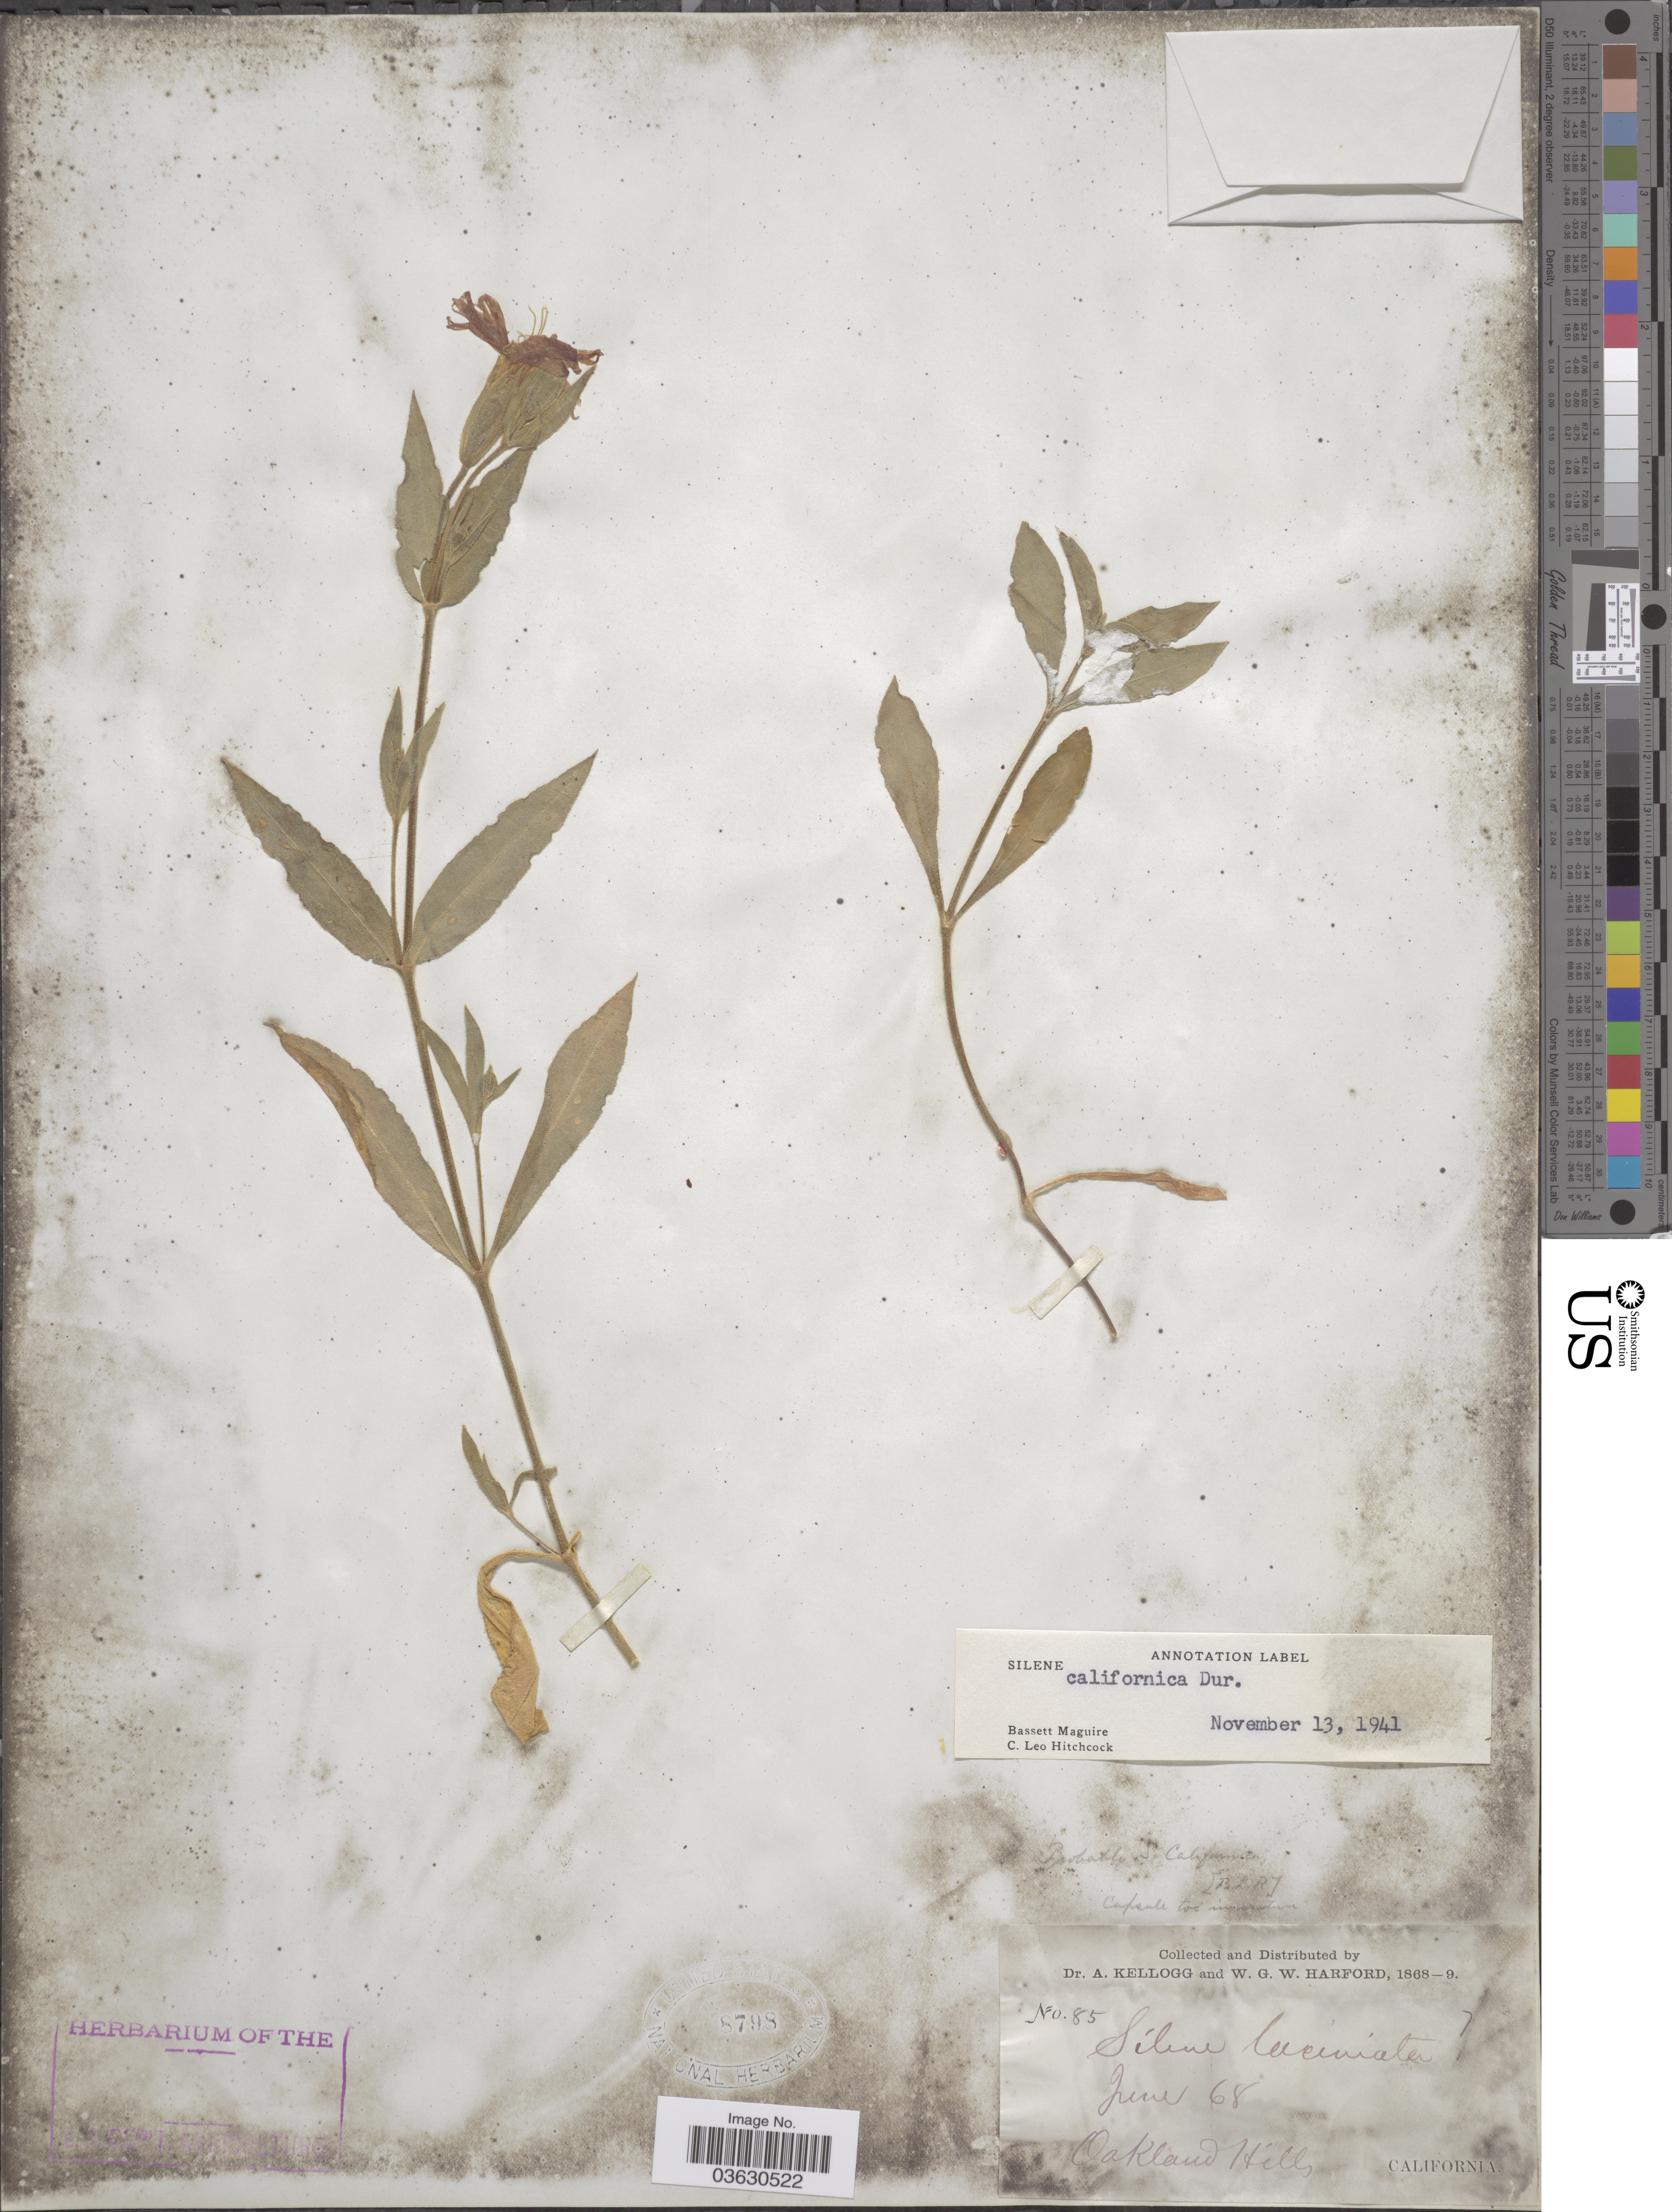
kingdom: Plantae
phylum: Tracheophyta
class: Magnoliopsida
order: Caryophyllales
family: Caryophyllaceae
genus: Silene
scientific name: Silene californica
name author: Durand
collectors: A. Kellogg & W. G. W. Harford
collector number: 85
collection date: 1868-06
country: United States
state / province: California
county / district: Alameda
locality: Oakland Hills.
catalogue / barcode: US 8798